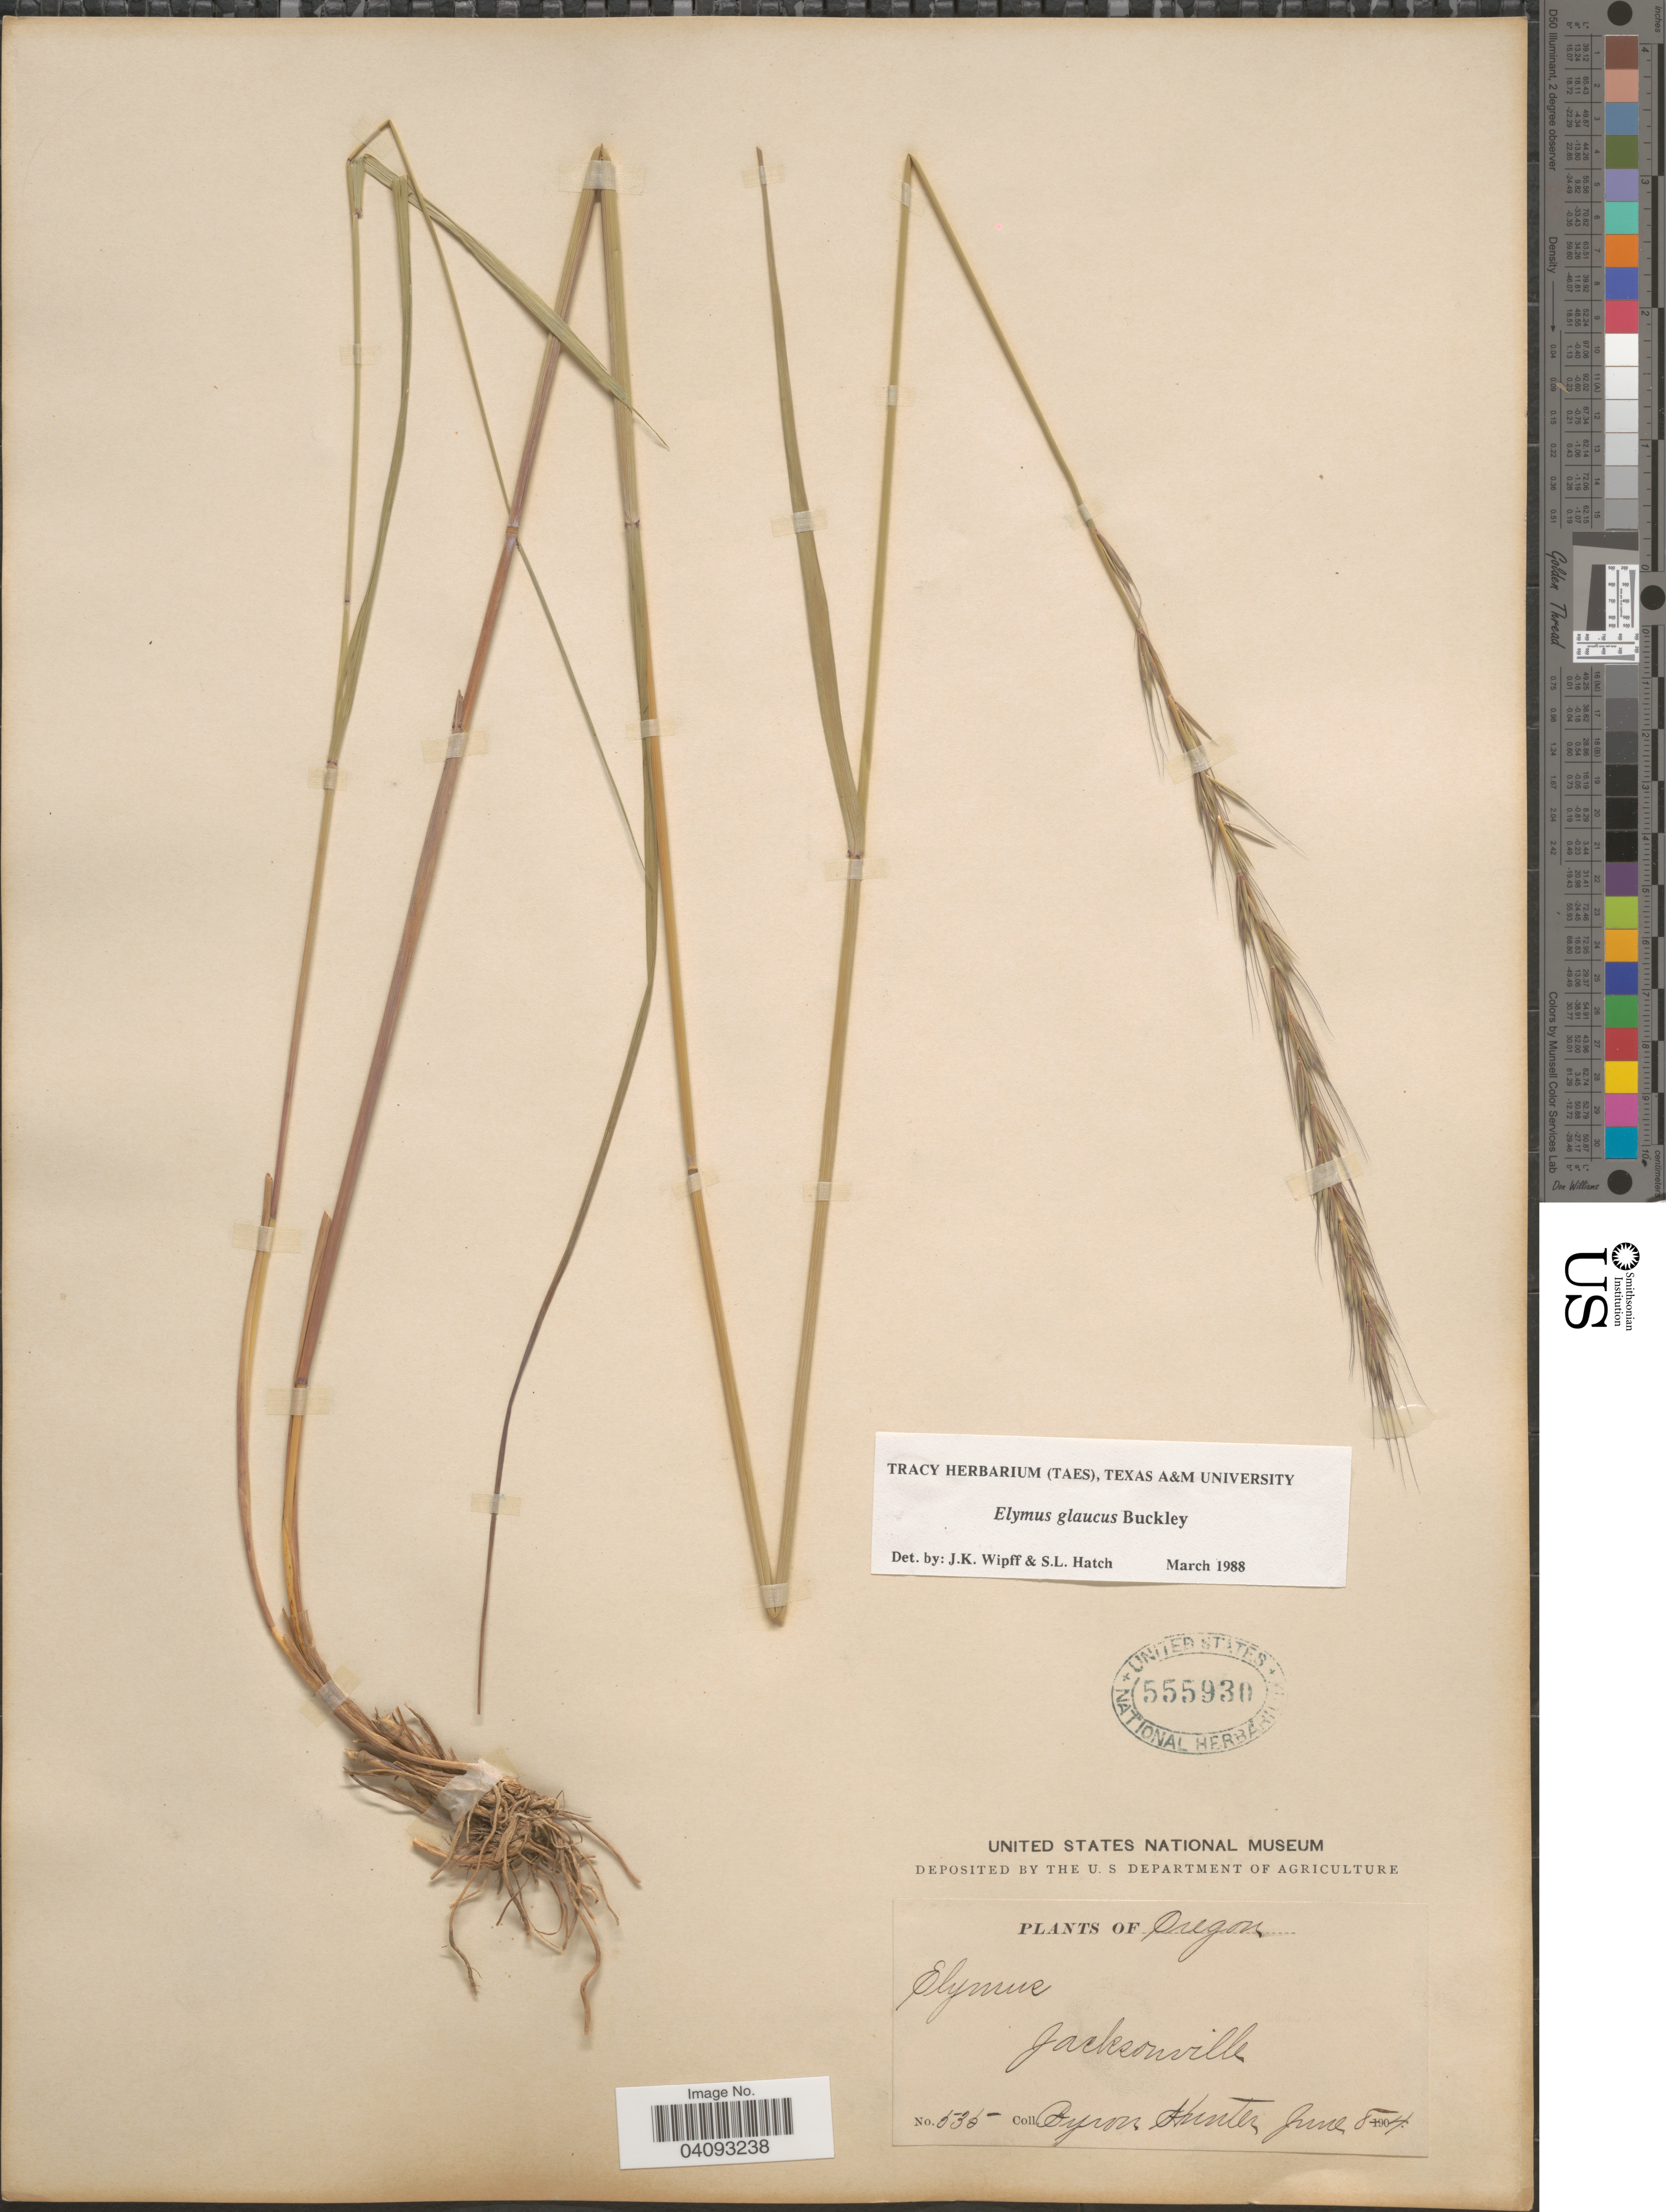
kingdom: Plantae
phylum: Tracheophyta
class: Liliopsida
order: Poales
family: Poaceae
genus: Elymus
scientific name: Elymus glaucus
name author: Buckley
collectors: B. Hunter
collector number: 535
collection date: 1904-06-08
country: United States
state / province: Oregon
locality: Jacksonville.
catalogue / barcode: US 555930